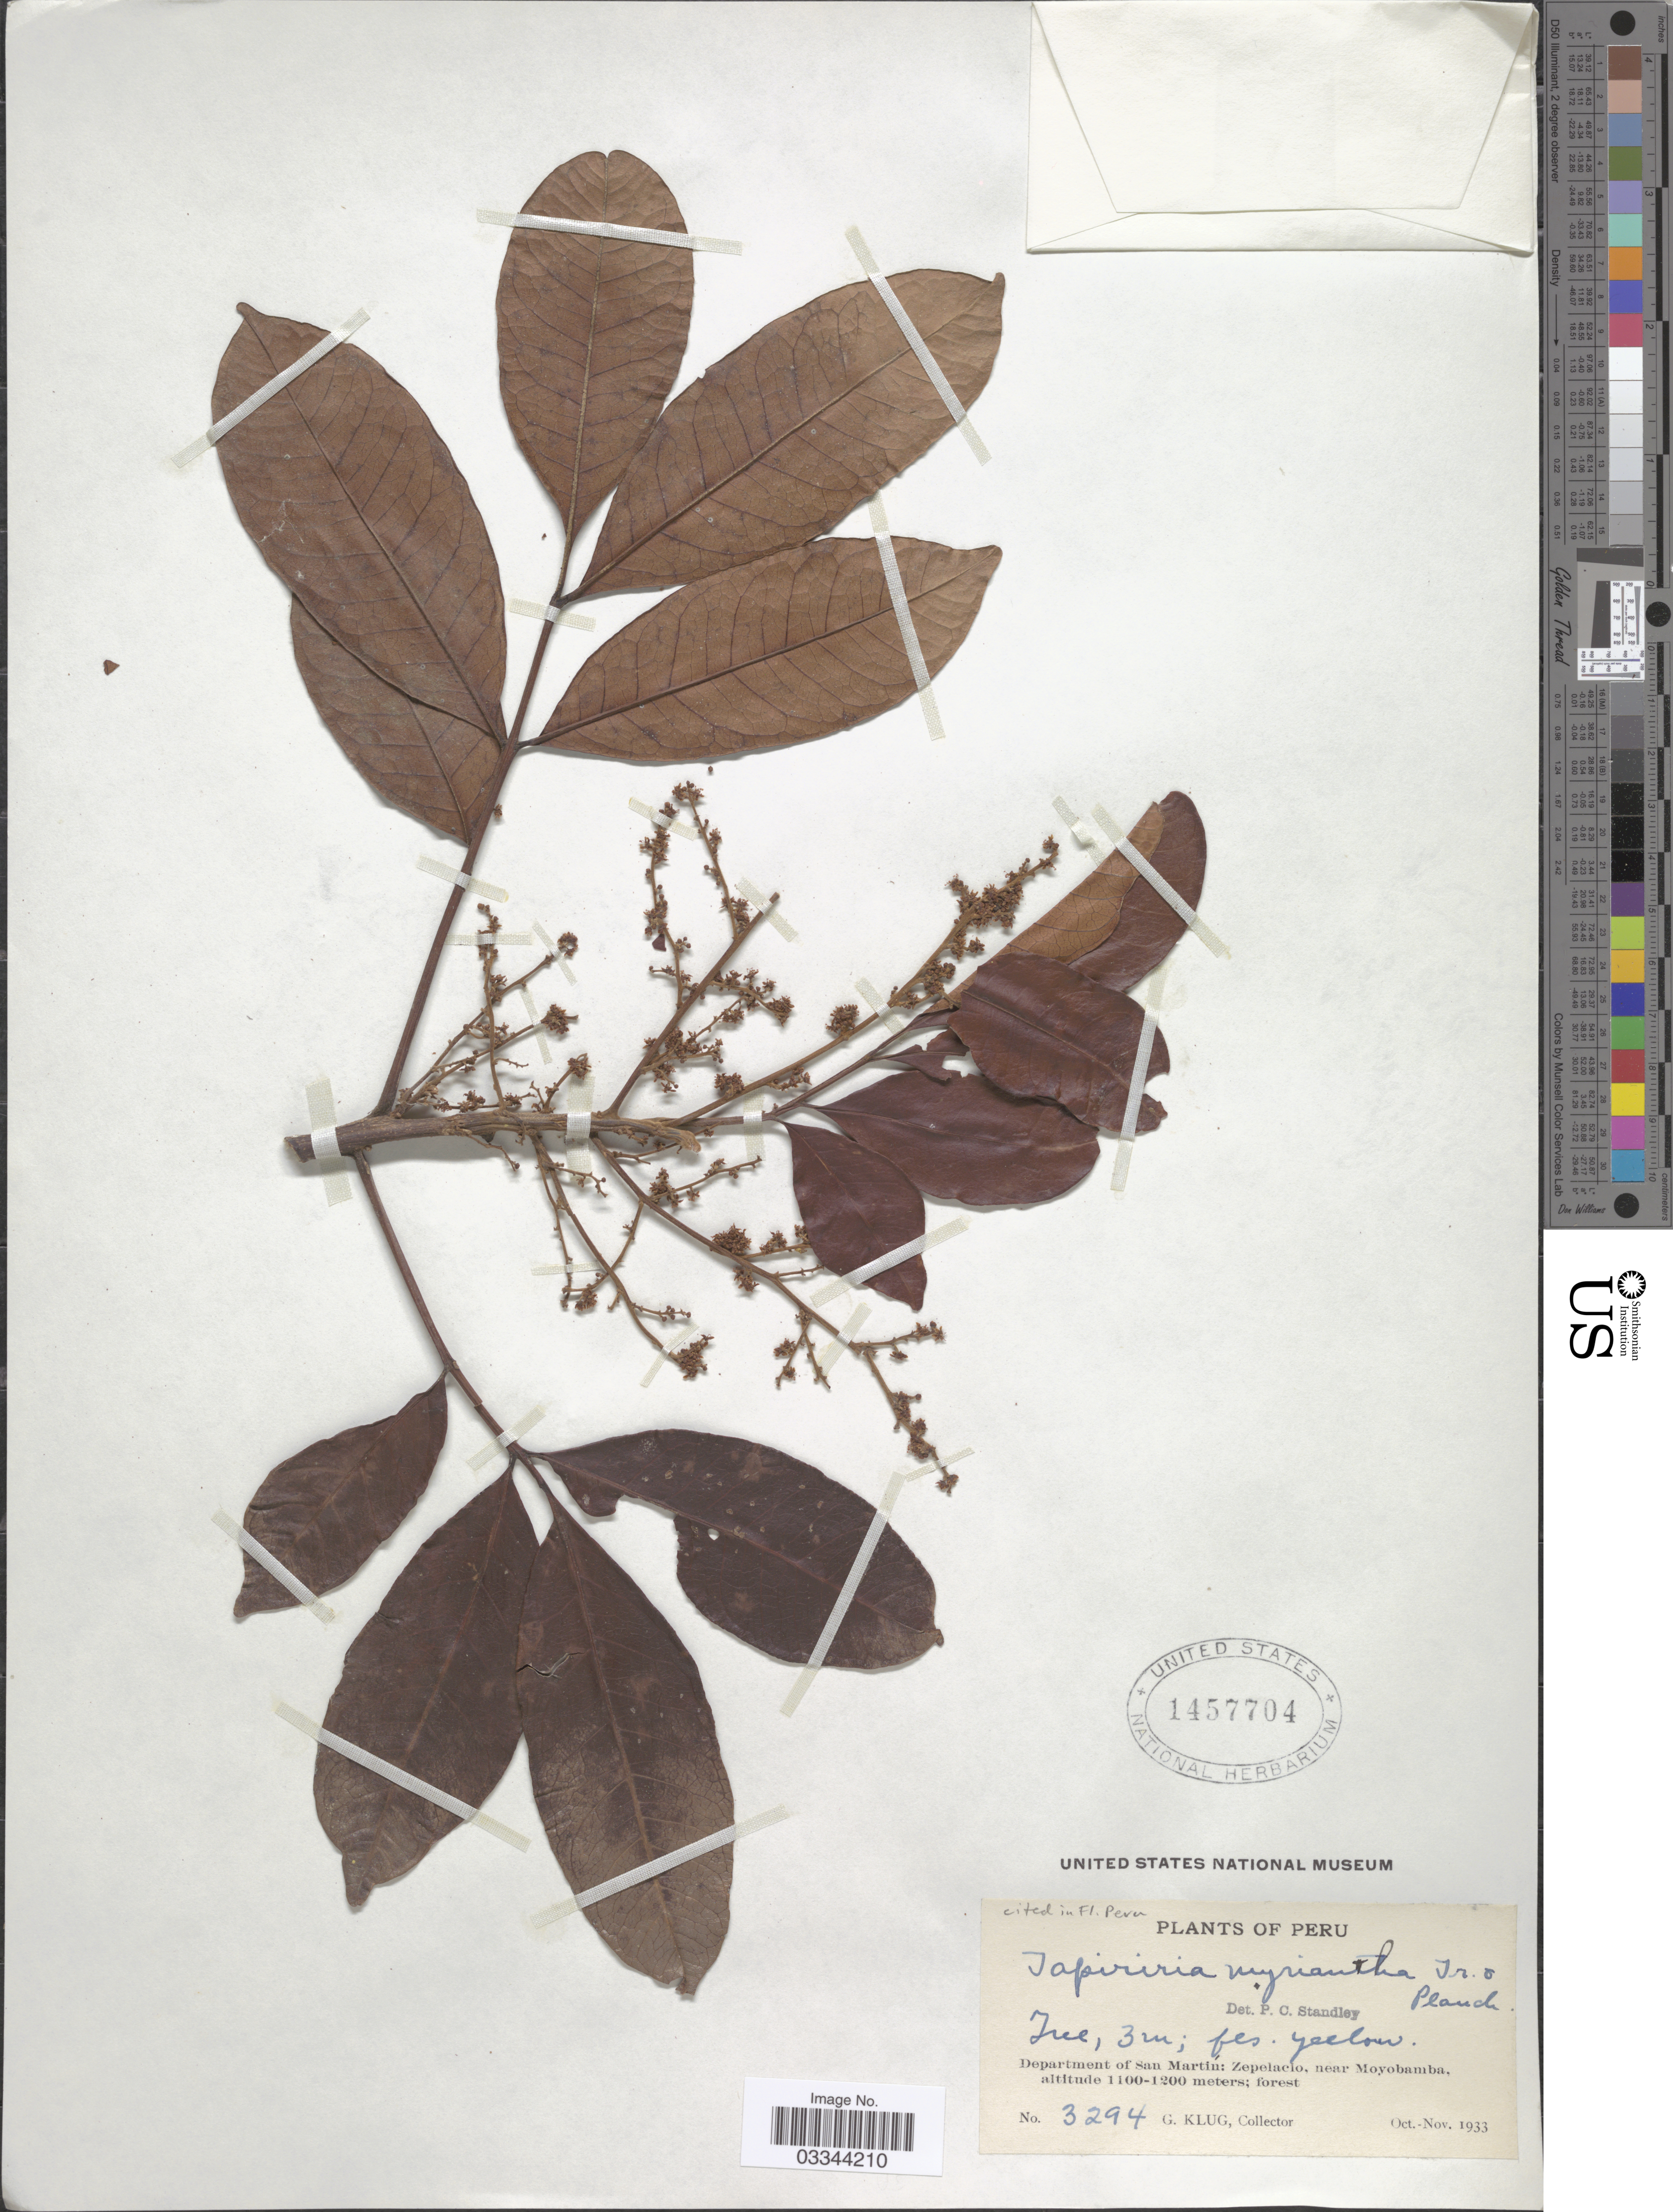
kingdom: Plantae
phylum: Tracheophyta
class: Magnoliopsida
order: Sapindales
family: Anacardiaceae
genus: Tapirira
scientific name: Tapirira myriantha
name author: Triana & Planch.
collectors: G. Klug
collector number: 3294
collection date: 1933-10/1933-11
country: Peru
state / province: San Martín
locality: Department of San Martin: Zepelacio, near Moyobamba.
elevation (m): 1100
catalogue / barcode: US 1457704